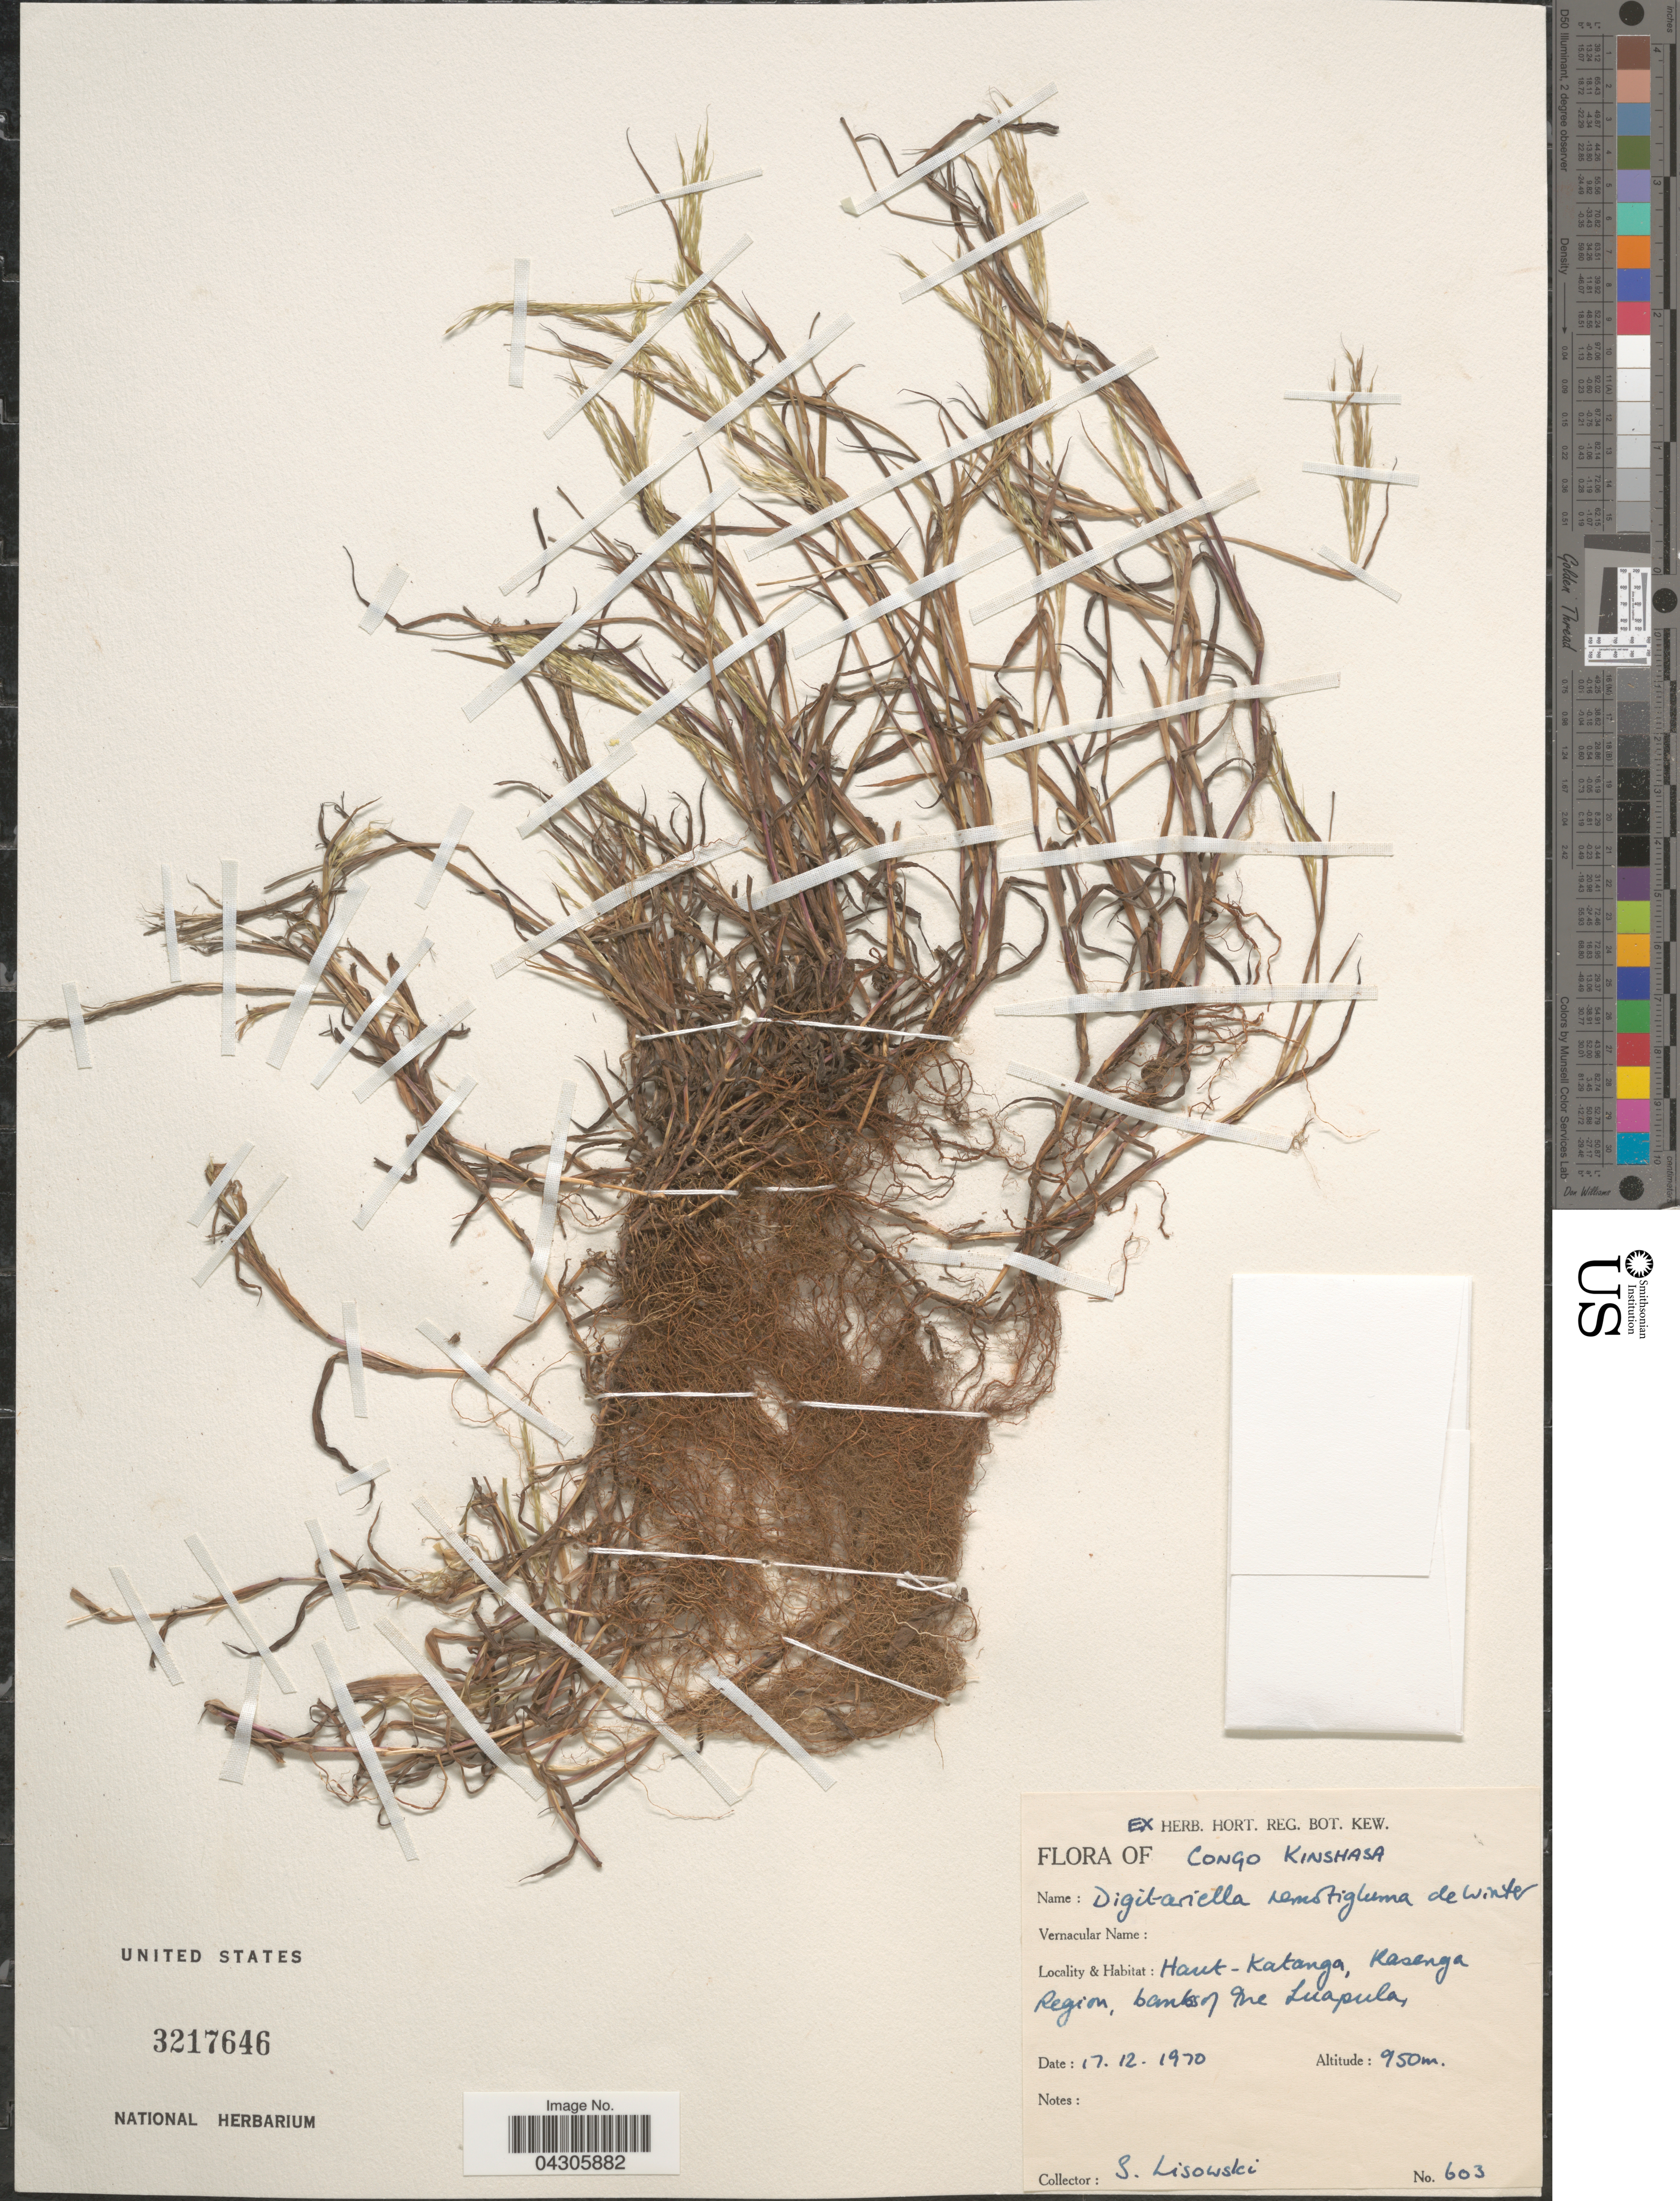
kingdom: Plantae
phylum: Tracheophyta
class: Liliopsida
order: Poales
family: Poaceae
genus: Digitaria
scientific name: Digitaria remotigluma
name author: (De Winter) Clayton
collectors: S. Lisowski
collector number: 603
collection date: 1970-12-17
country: Congo, Democratic Republic of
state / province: Haut-Katanga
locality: Congo Kinshasa. Haut-Katanga, Kasenga Region, banks of the Luapula.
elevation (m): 950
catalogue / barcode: US 3217646